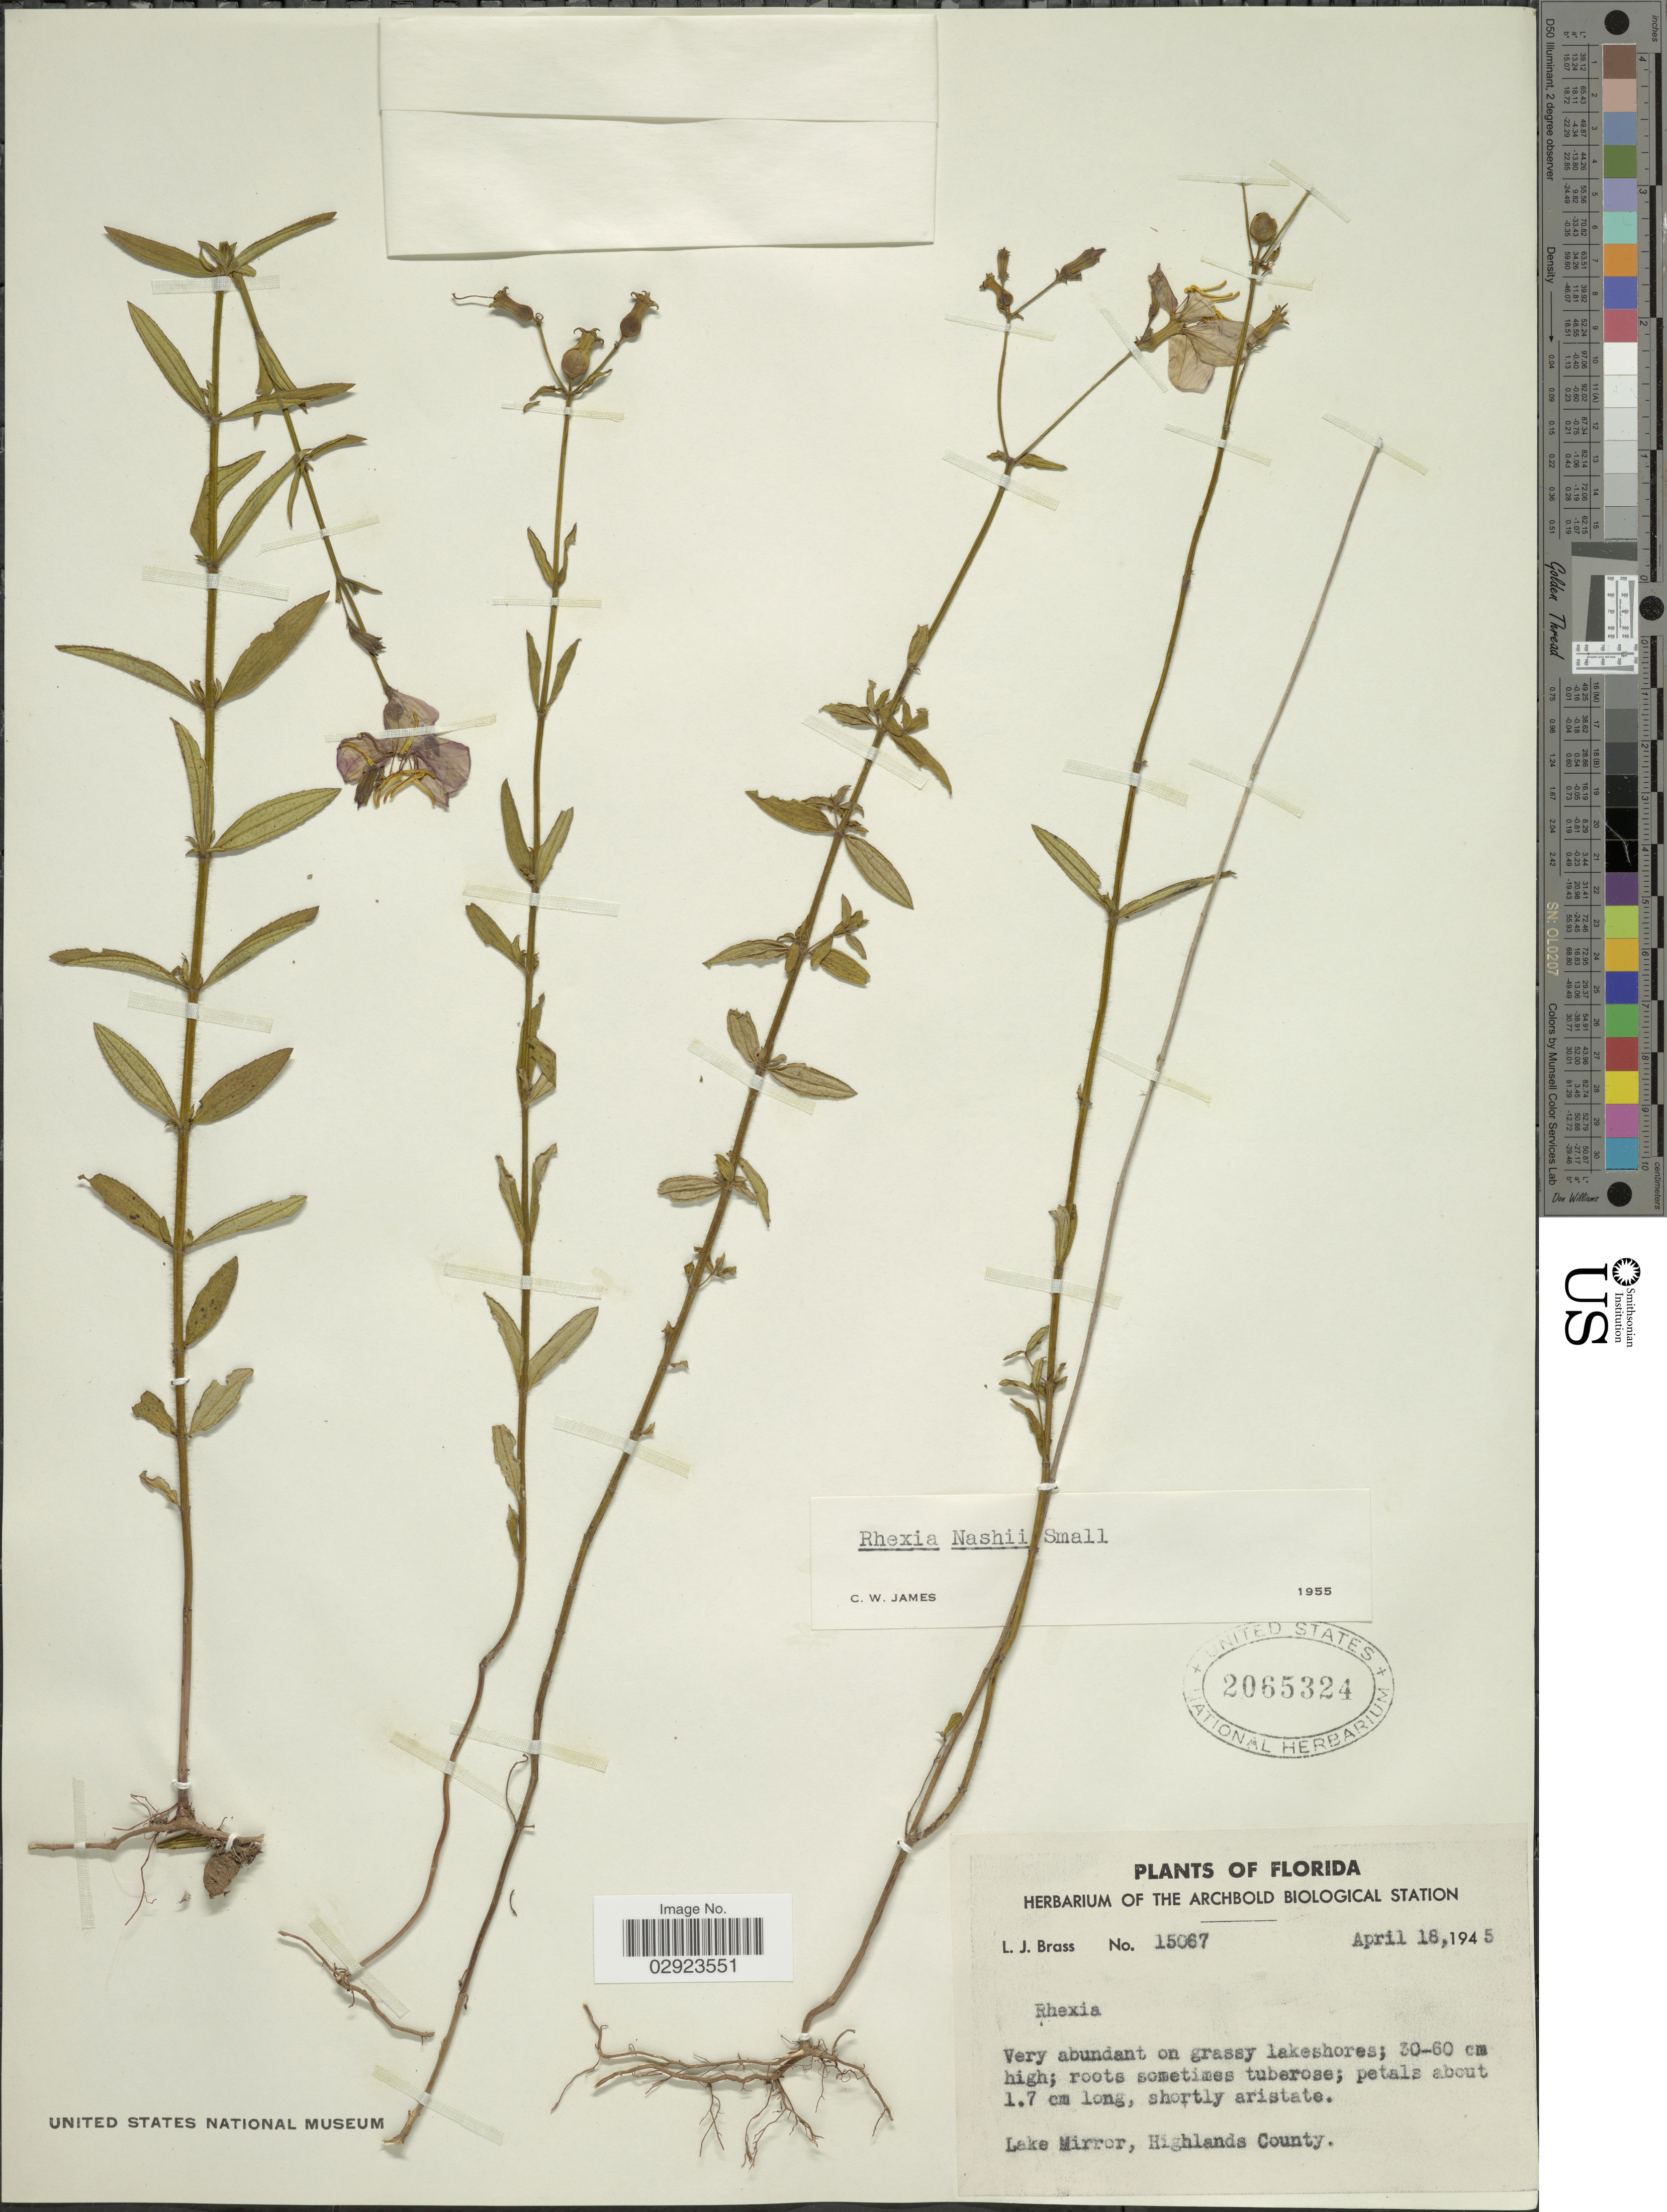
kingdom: Plantae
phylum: Tracheophyta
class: Magnoliopsida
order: Myrtales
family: Melastomataceae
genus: Rhexia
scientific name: Rhexia nashii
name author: Small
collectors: L. J. Brass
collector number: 15067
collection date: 1945-04-18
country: United States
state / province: Florida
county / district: Highlands County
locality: Lake Mirror.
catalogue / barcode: US 2065324